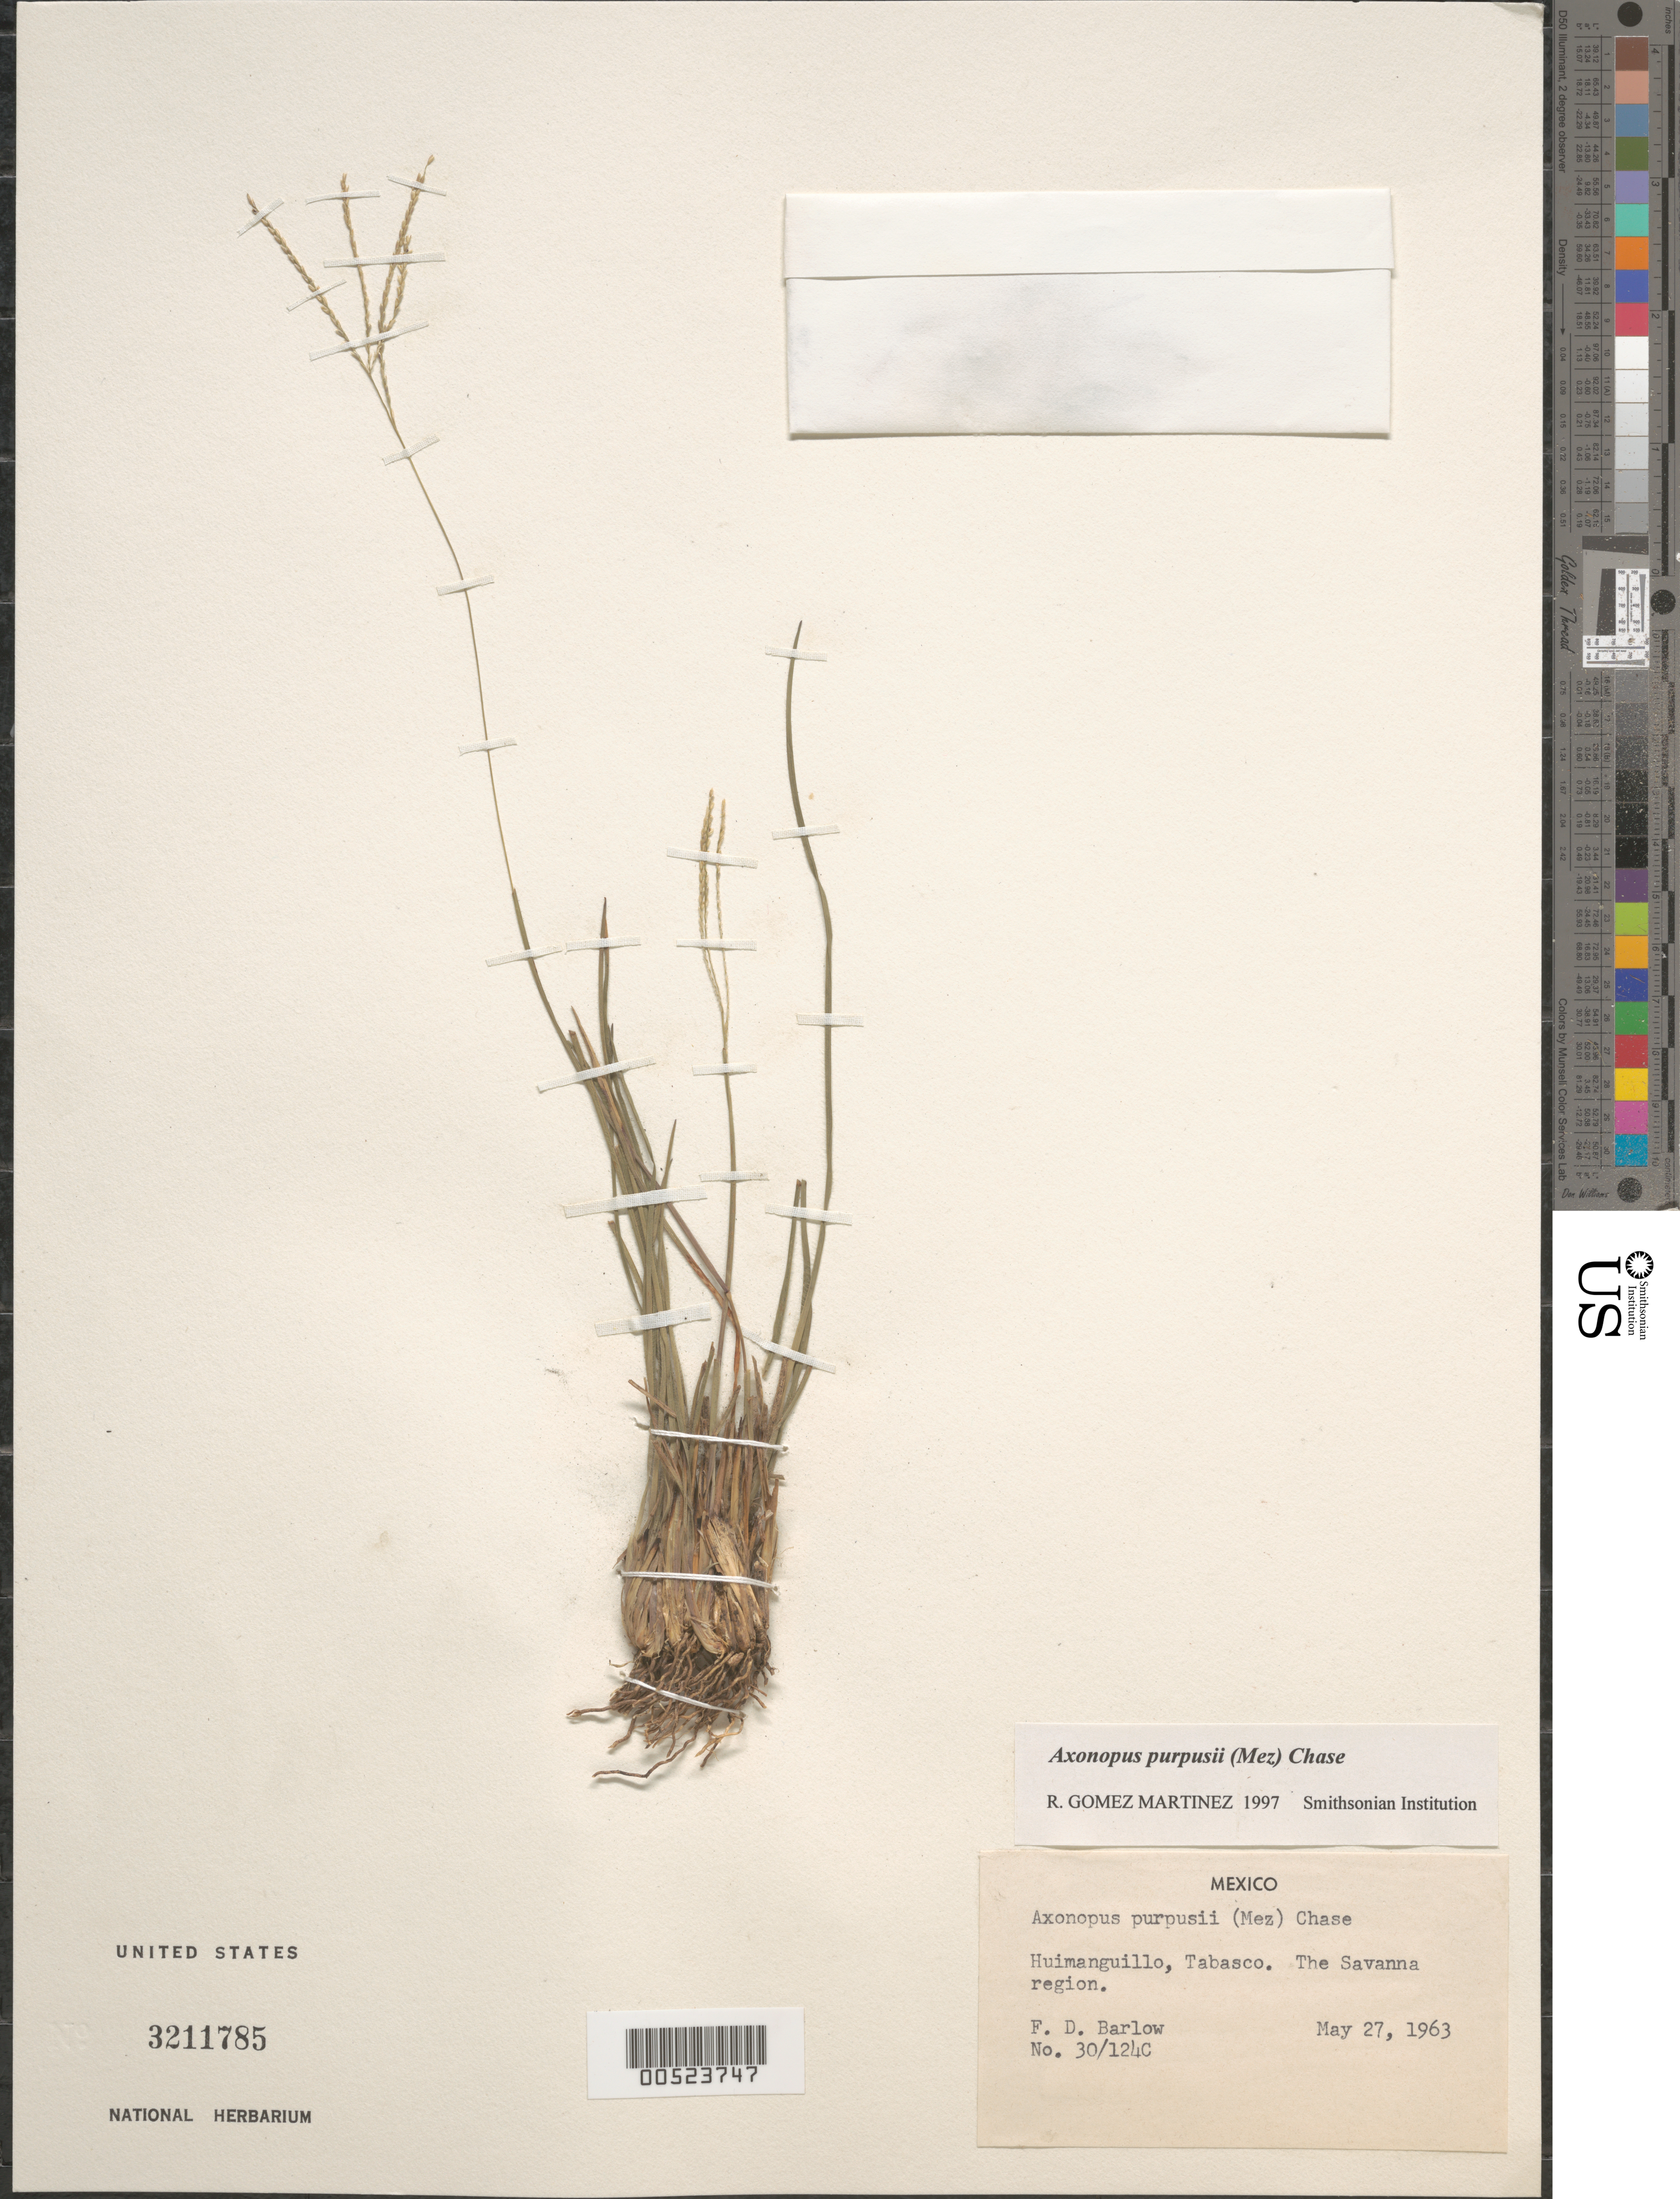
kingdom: Plantae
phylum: Tracheophyta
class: Liliopsida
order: Poales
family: Poaceae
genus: Axonopus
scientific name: Axonopus purpusii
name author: (Mez) Chase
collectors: F. D. Barlow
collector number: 30/124C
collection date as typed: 27 May 1963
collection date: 1963-05-27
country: Mexico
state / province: Tabasco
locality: Huimanguillo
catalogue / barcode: US 3211785